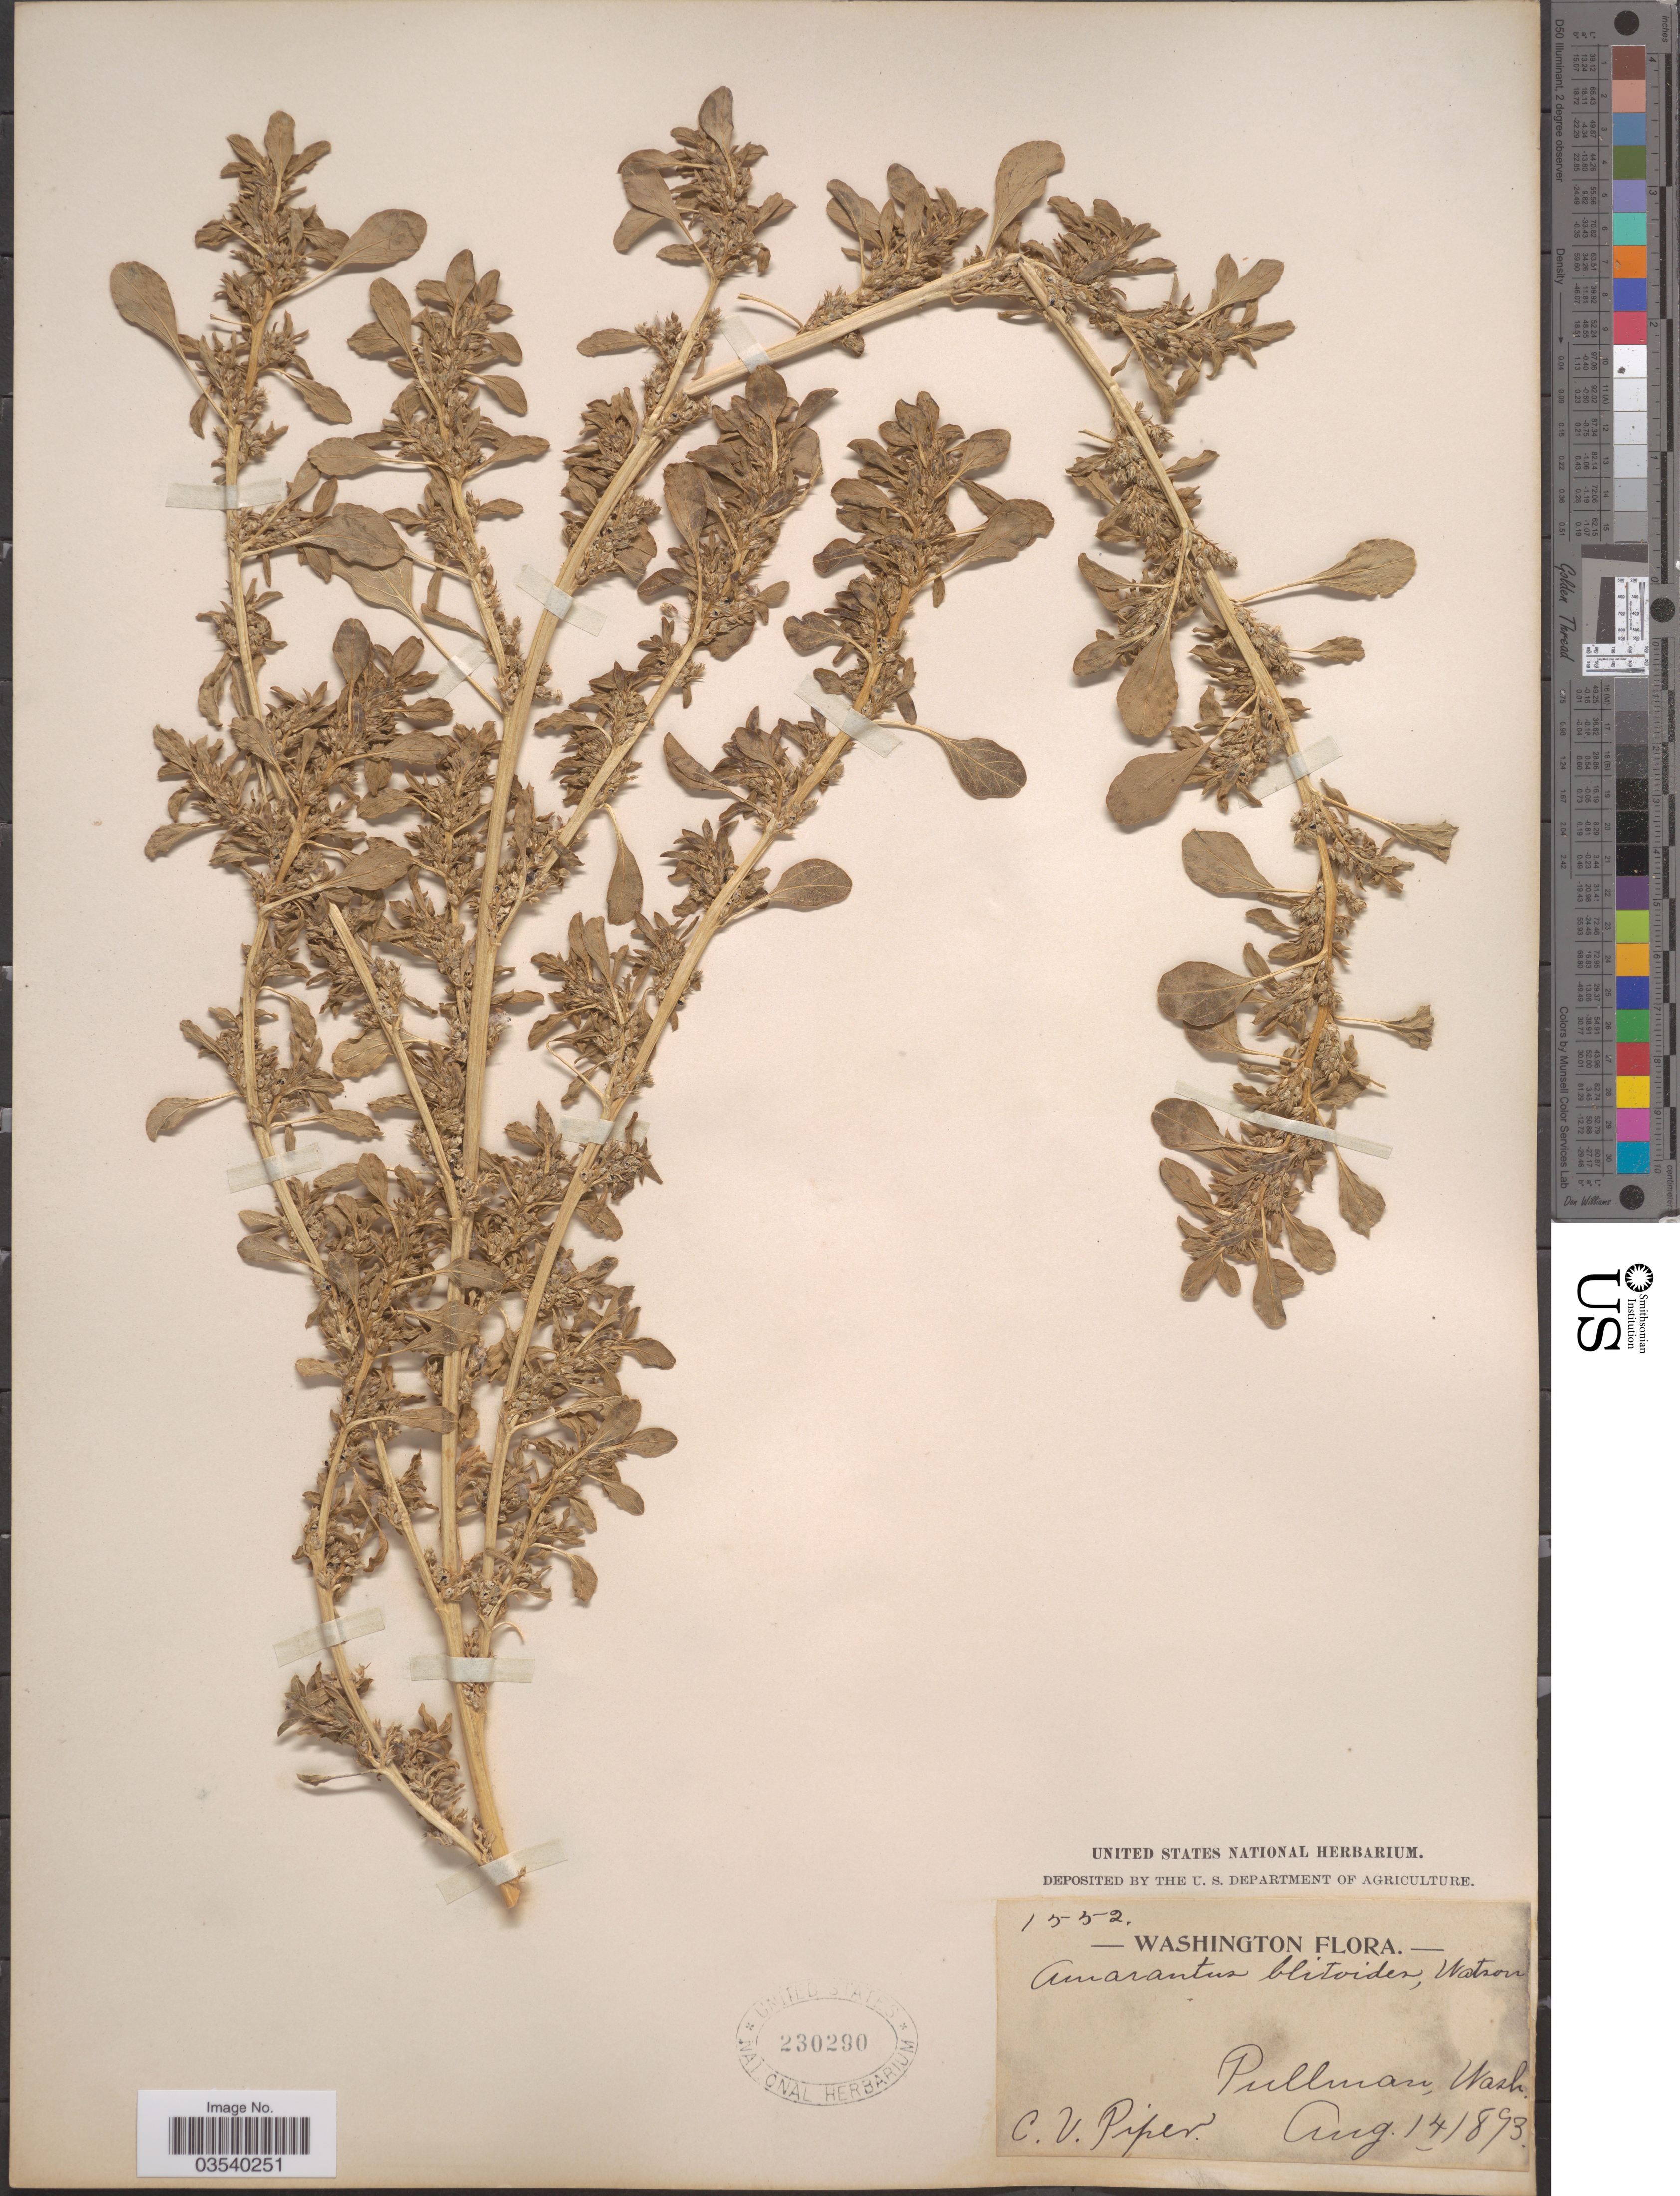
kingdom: Plantae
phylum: Tracheophyta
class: Magnoliopsida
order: Caryophyllales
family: Amaranthaceae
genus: Amaranthus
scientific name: Amaranthus blitoides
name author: S. Watson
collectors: C. V. Piper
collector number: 1552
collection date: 1893-08-14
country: United States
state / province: Washington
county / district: Whitman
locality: Pullman.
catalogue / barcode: US 230290